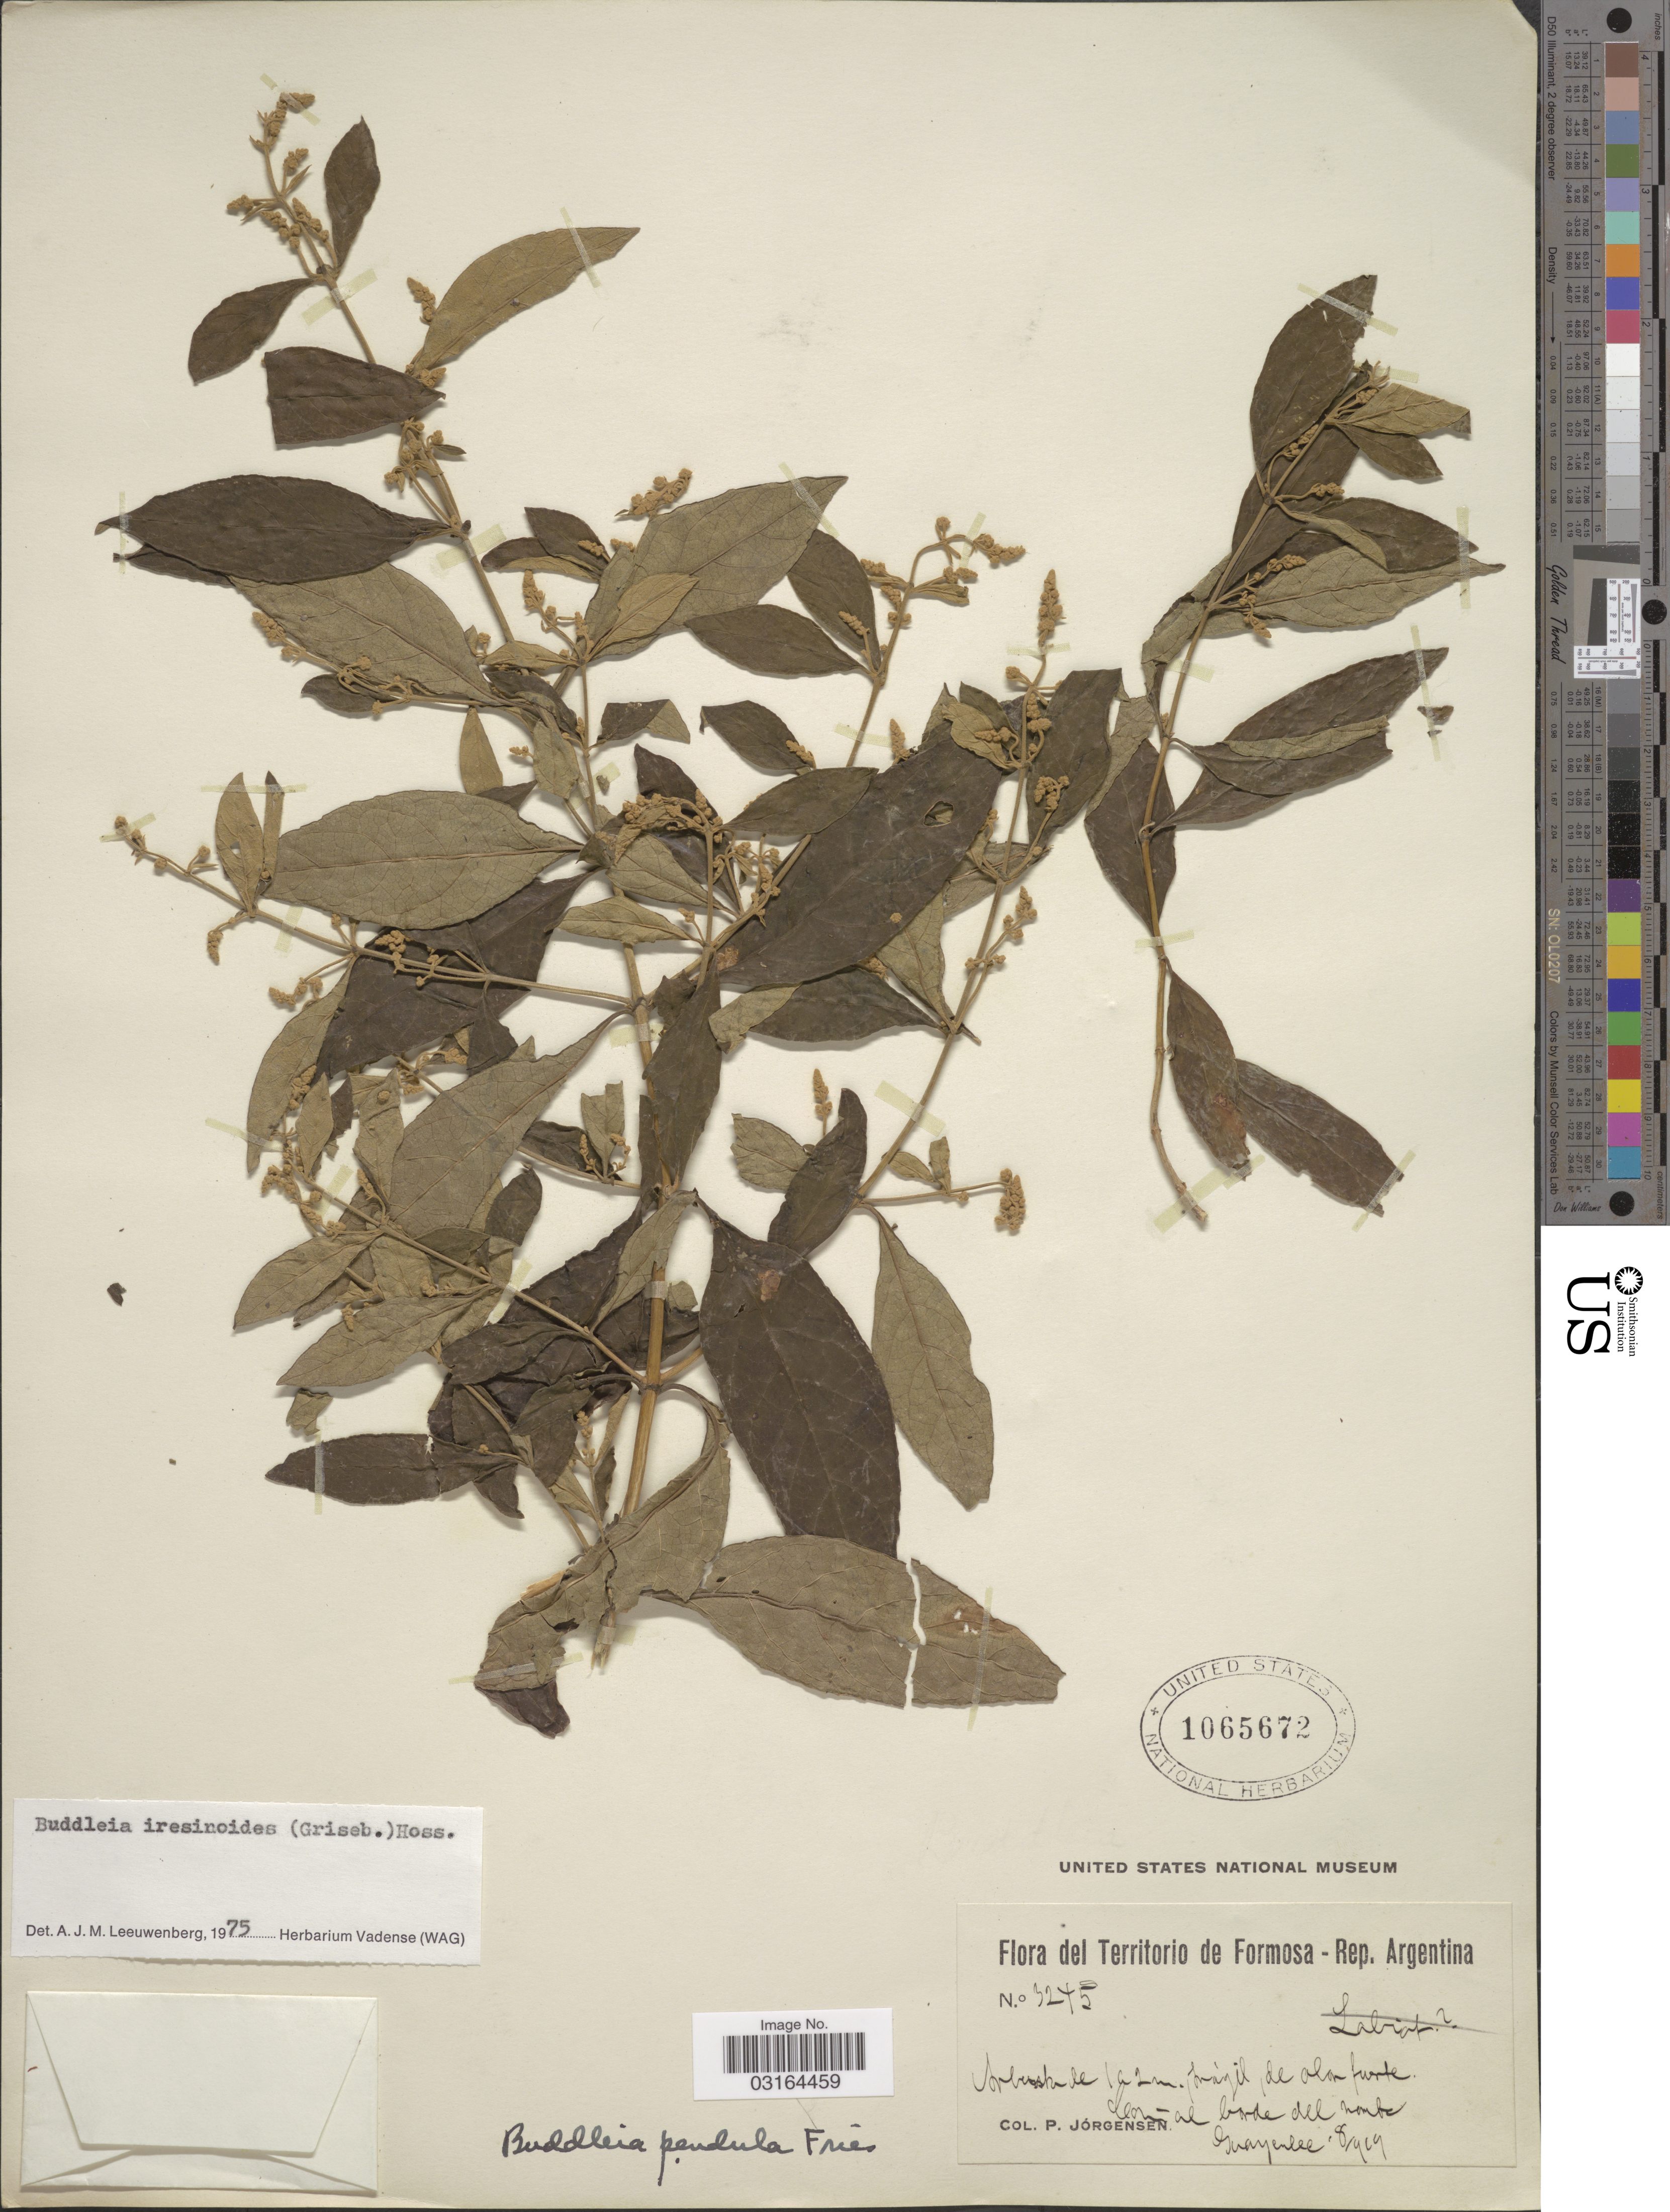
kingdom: Plantae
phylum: Tracheophyta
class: Magnoliopsida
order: Lamiales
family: Scrophulariaceae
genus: Buddleja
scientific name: Buddleja iresinoides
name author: (Griseb.) Hoss.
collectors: P. Jörgensen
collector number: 3275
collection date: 1919-08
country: Argentina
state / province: Formosa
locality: Territorio de Formosa -Rep. Argentina. Al borde del monte Guaycolec.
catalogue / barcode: US 1065672